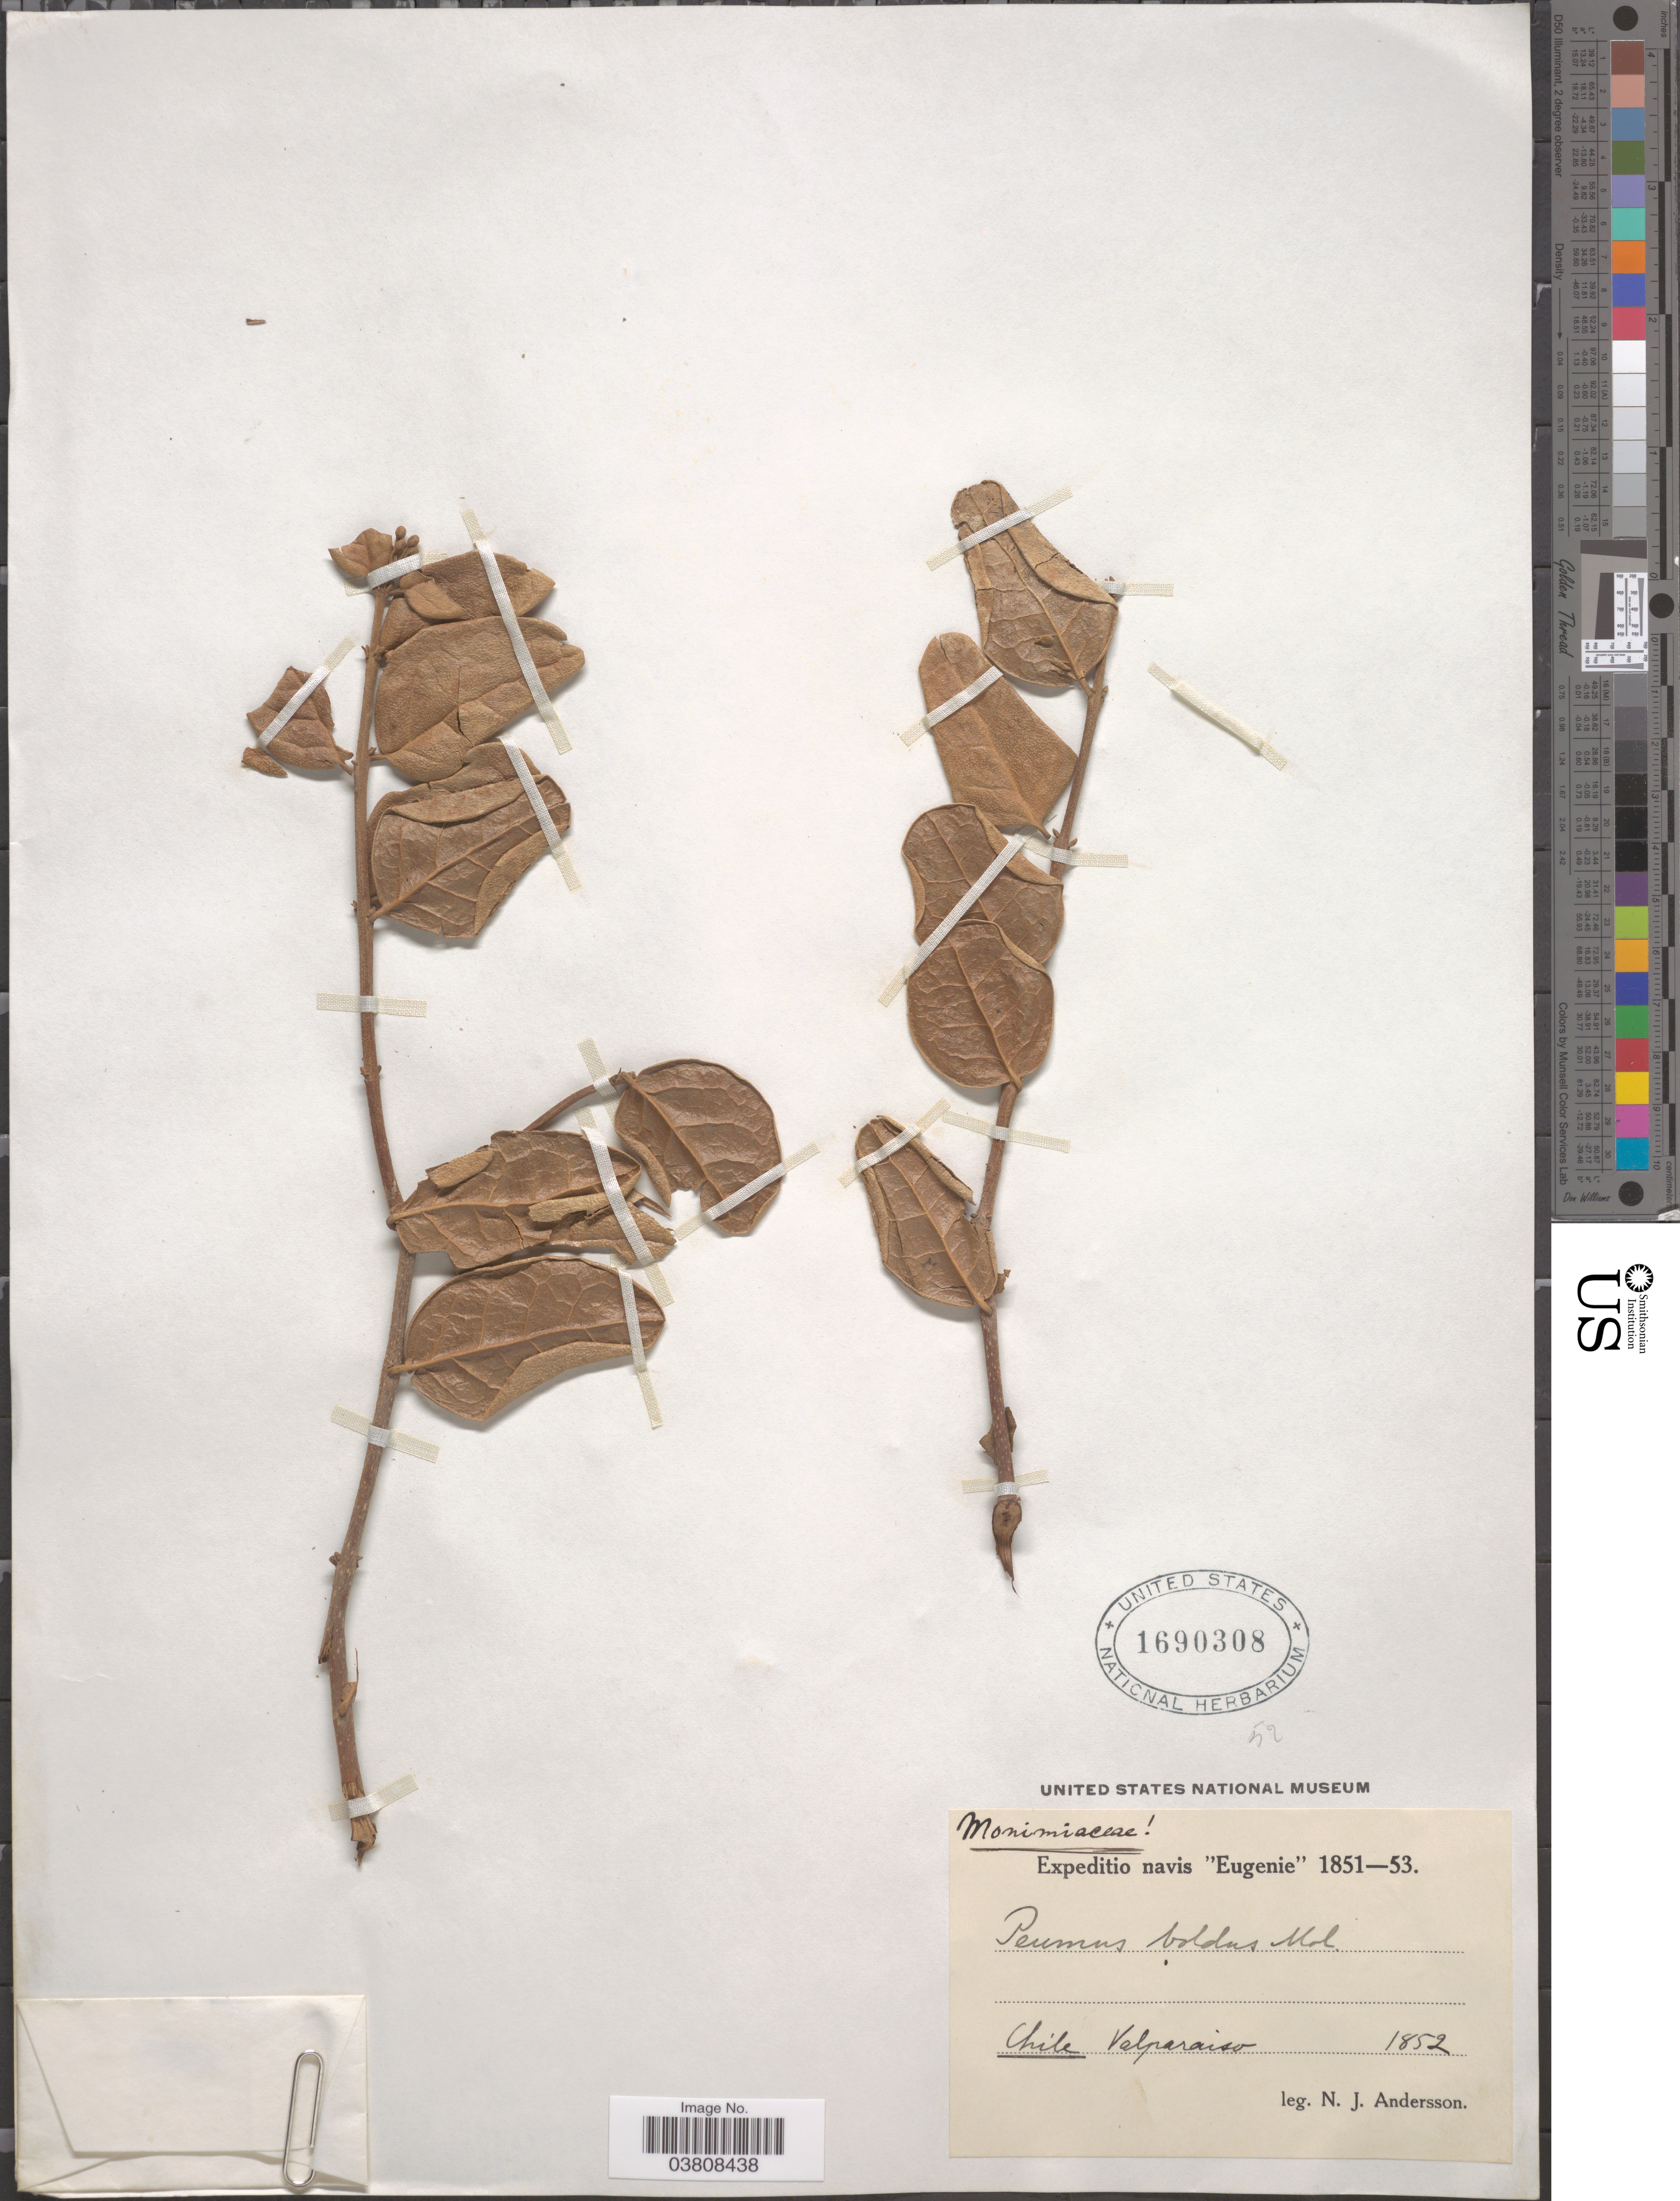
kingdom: Plantae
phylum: Tracheophyta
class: Magnoliopsida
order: Laurales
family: Monimiaceae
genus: Peumus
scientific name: Peumus boldus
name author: Molina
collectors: N. J. Andersson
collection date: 1852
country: Chile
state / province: Valparaíso (V)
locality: Valparaiso.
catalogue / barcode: US 1690308